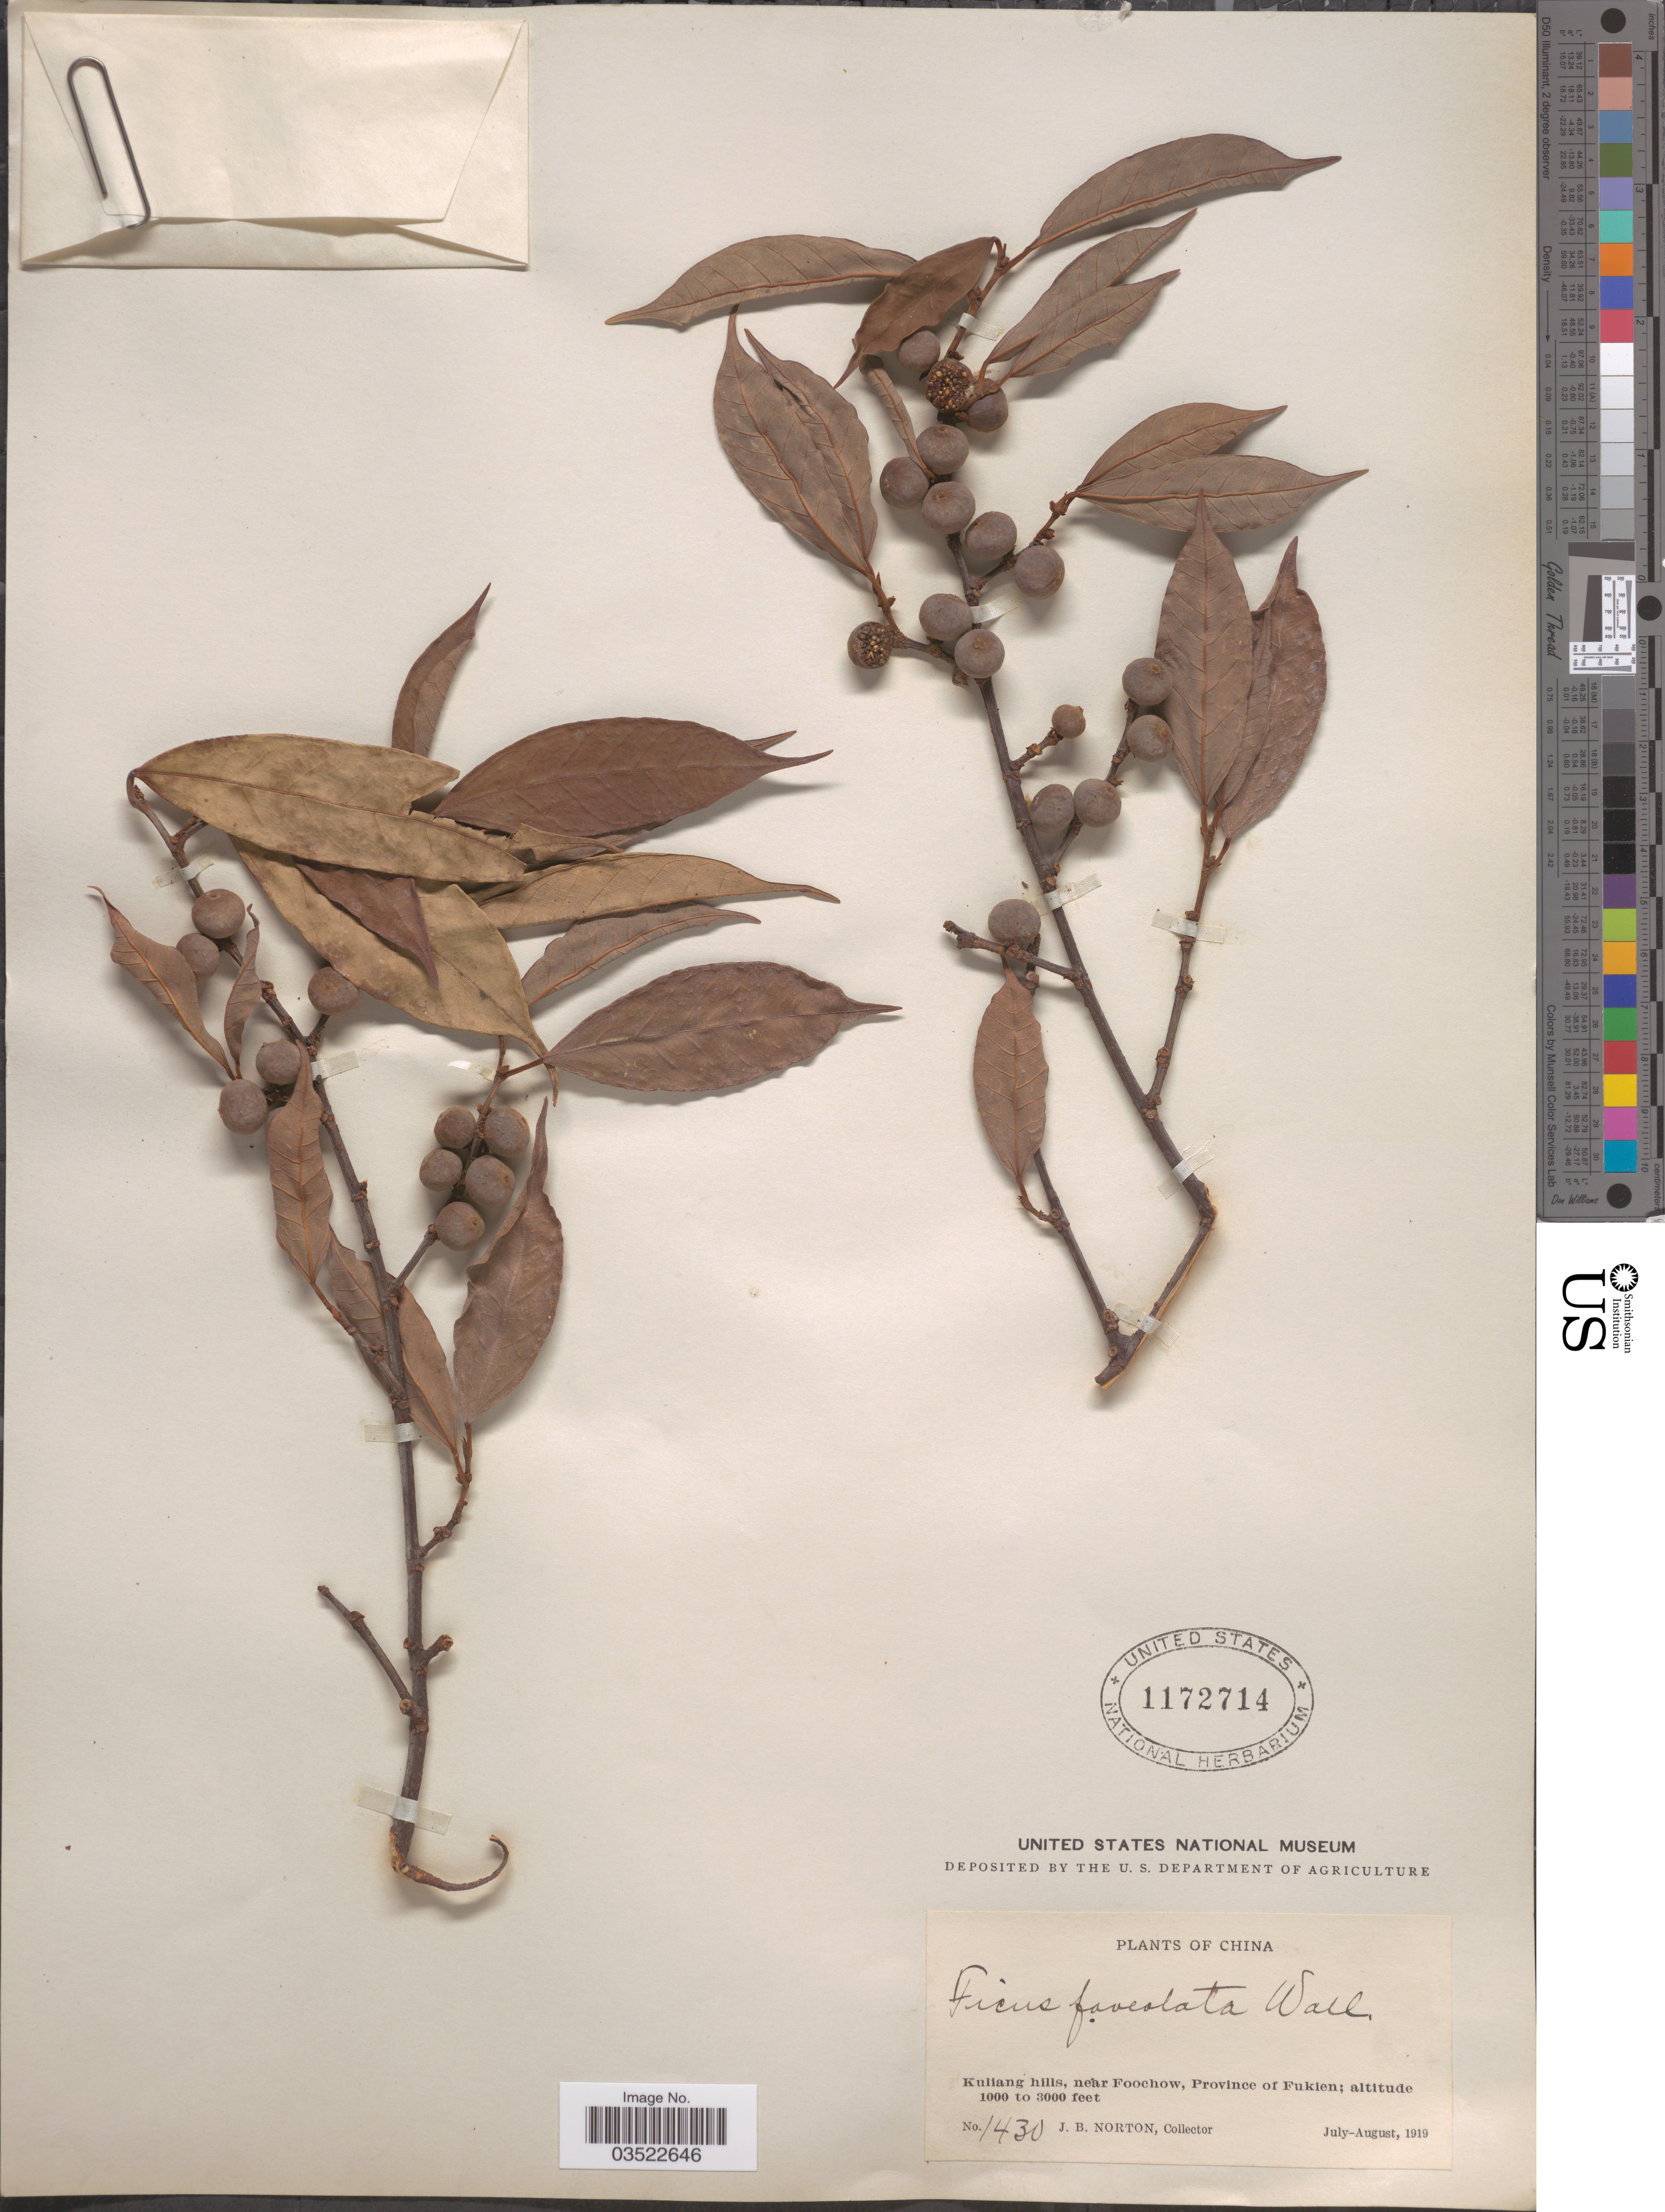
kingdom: Plantae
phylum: Tracheophyta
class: Magnoliopsida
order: Rosales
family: Moraceae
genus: Ficus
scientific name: Ficus sarmentosa var. nipponica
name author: (Franch. & Sav.) Corner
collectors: J. B. Norton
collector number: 1430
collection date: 1919-07/1919-08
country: China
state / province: Fujian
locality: Kuliang hills, near Foochow, Province of Fukien.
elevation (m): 305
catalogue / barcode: US 1172714